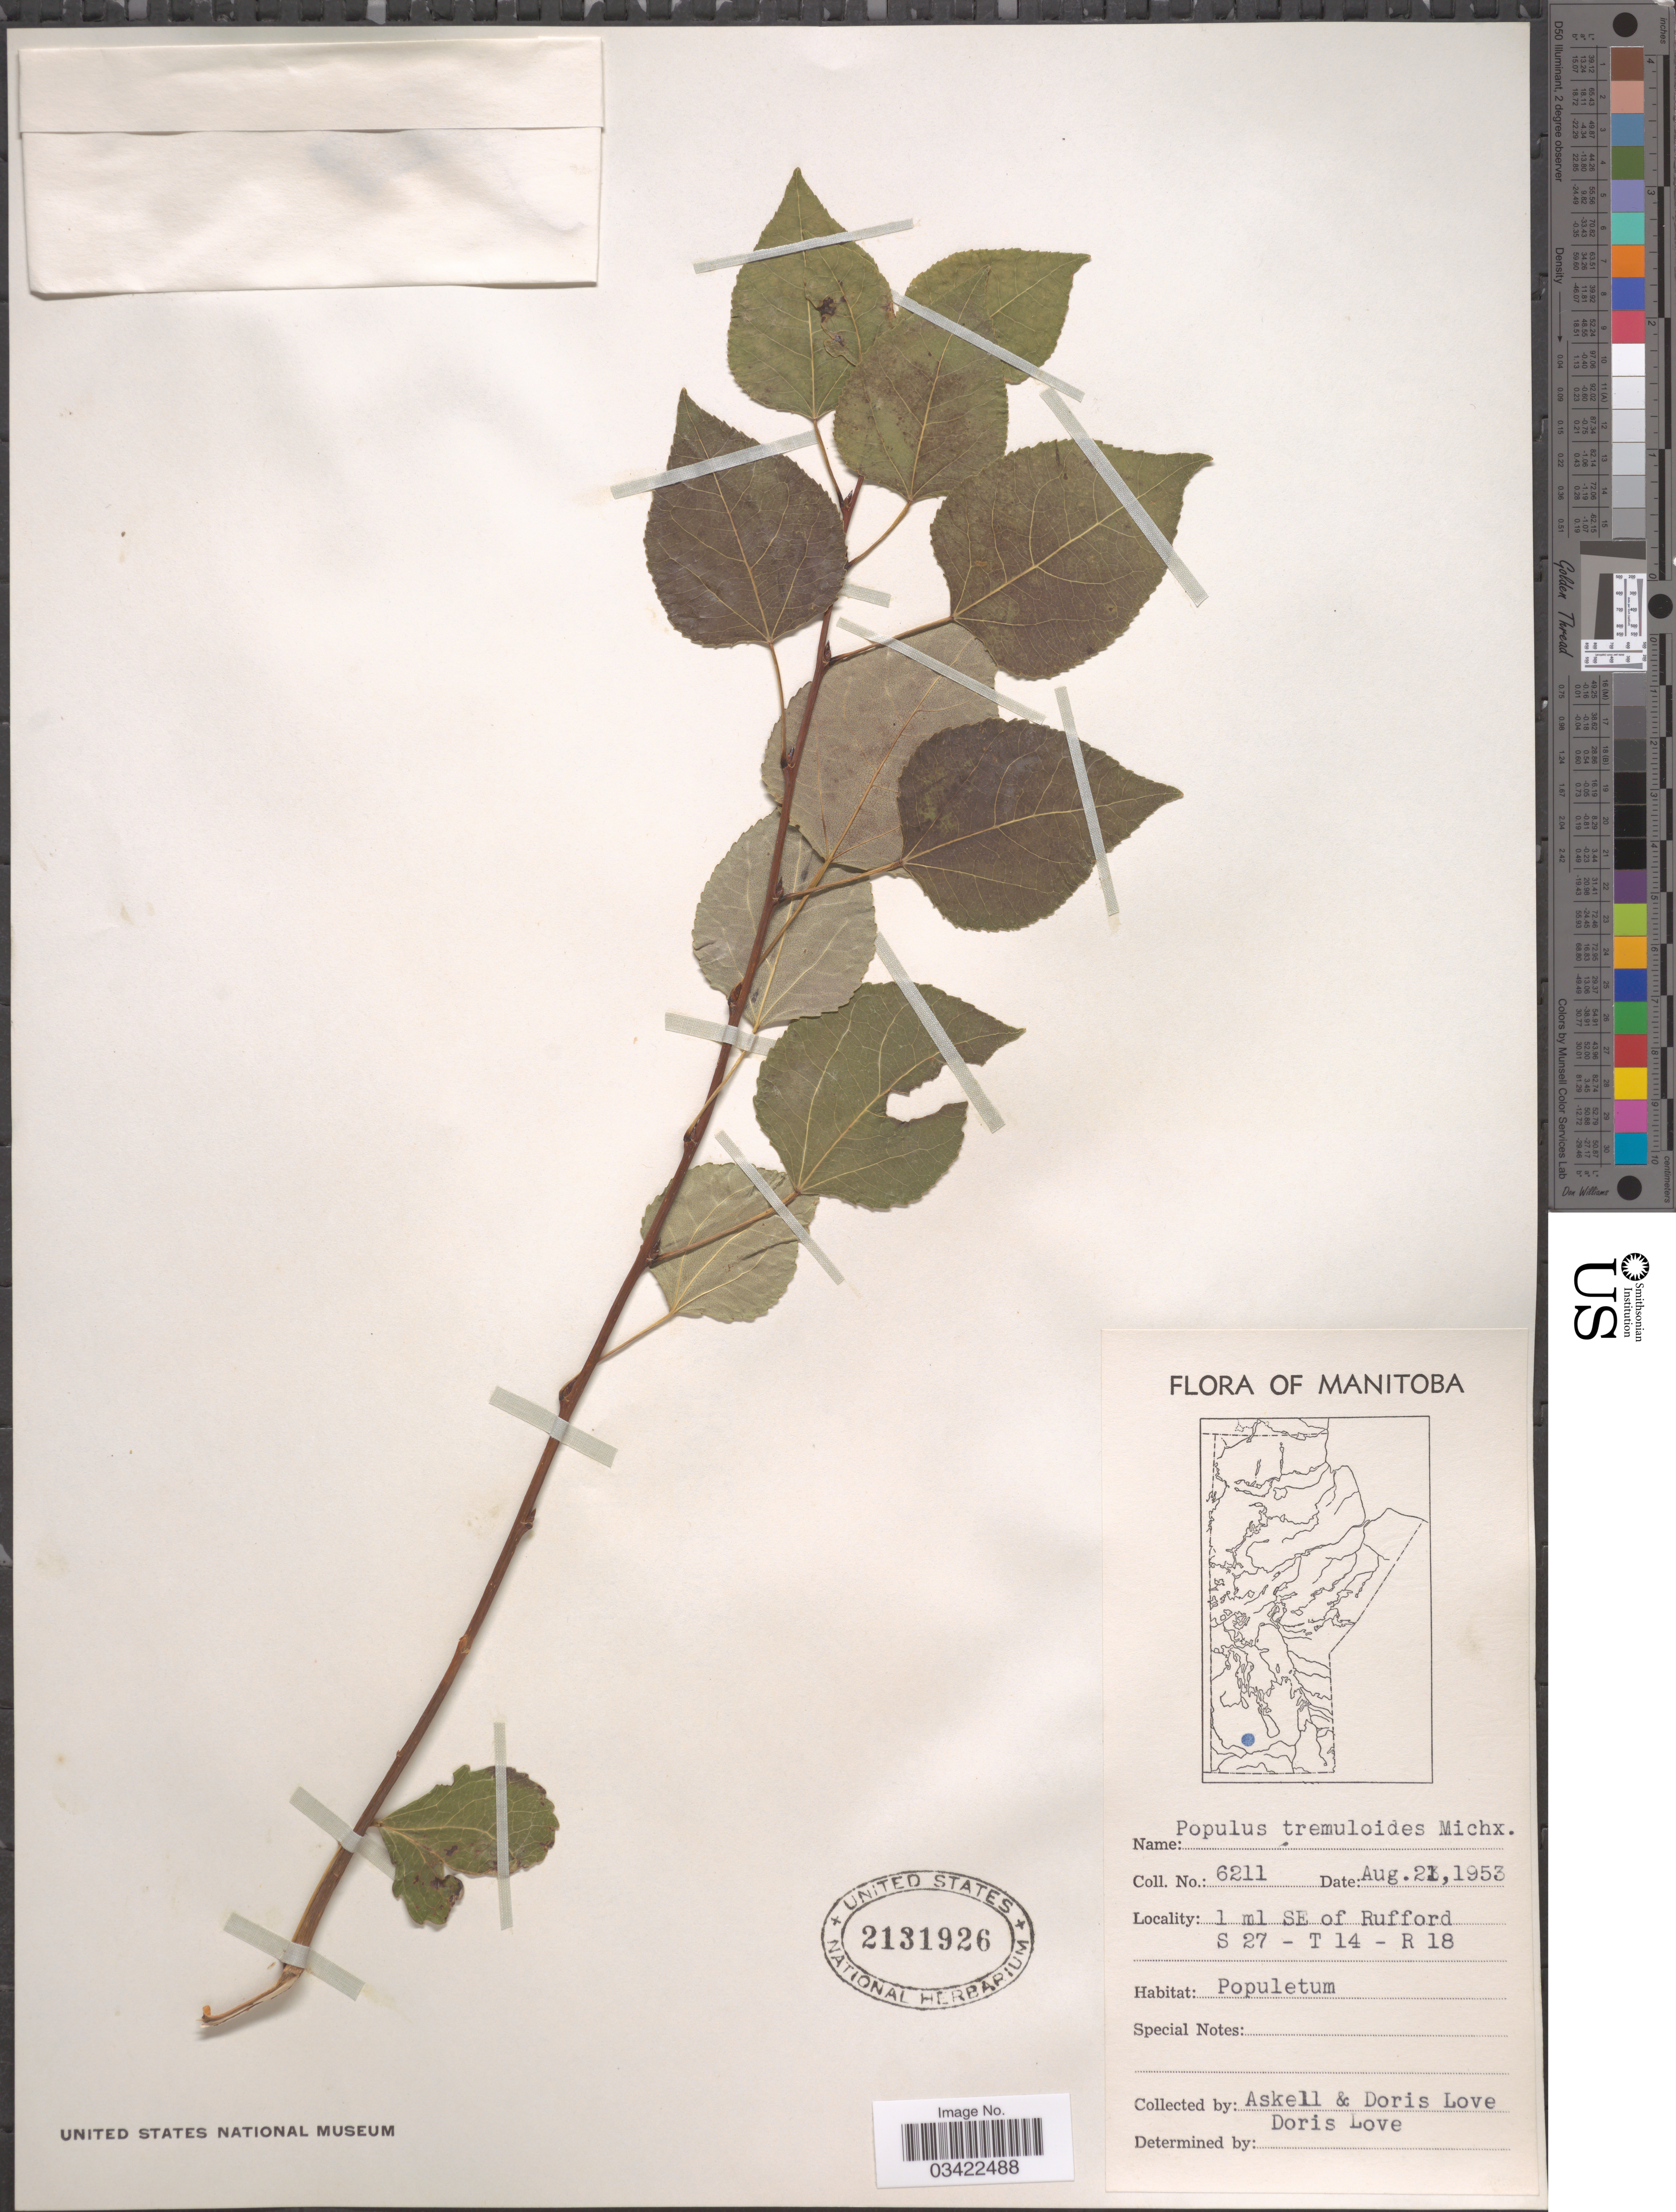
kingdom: Plantae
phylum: Tracheophyta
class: Magnoliopsida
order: Malpighiales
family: Salicaceae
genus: Populus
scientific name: Populus tremuloides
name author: Michx.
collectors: Á. Löve & D. Löve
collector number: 6211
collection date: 1953-08-21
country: Canada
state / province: Manitoba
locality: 1 ml SE of Rufford. S 27 - T 14 - R 18.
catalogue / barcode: US 2131926